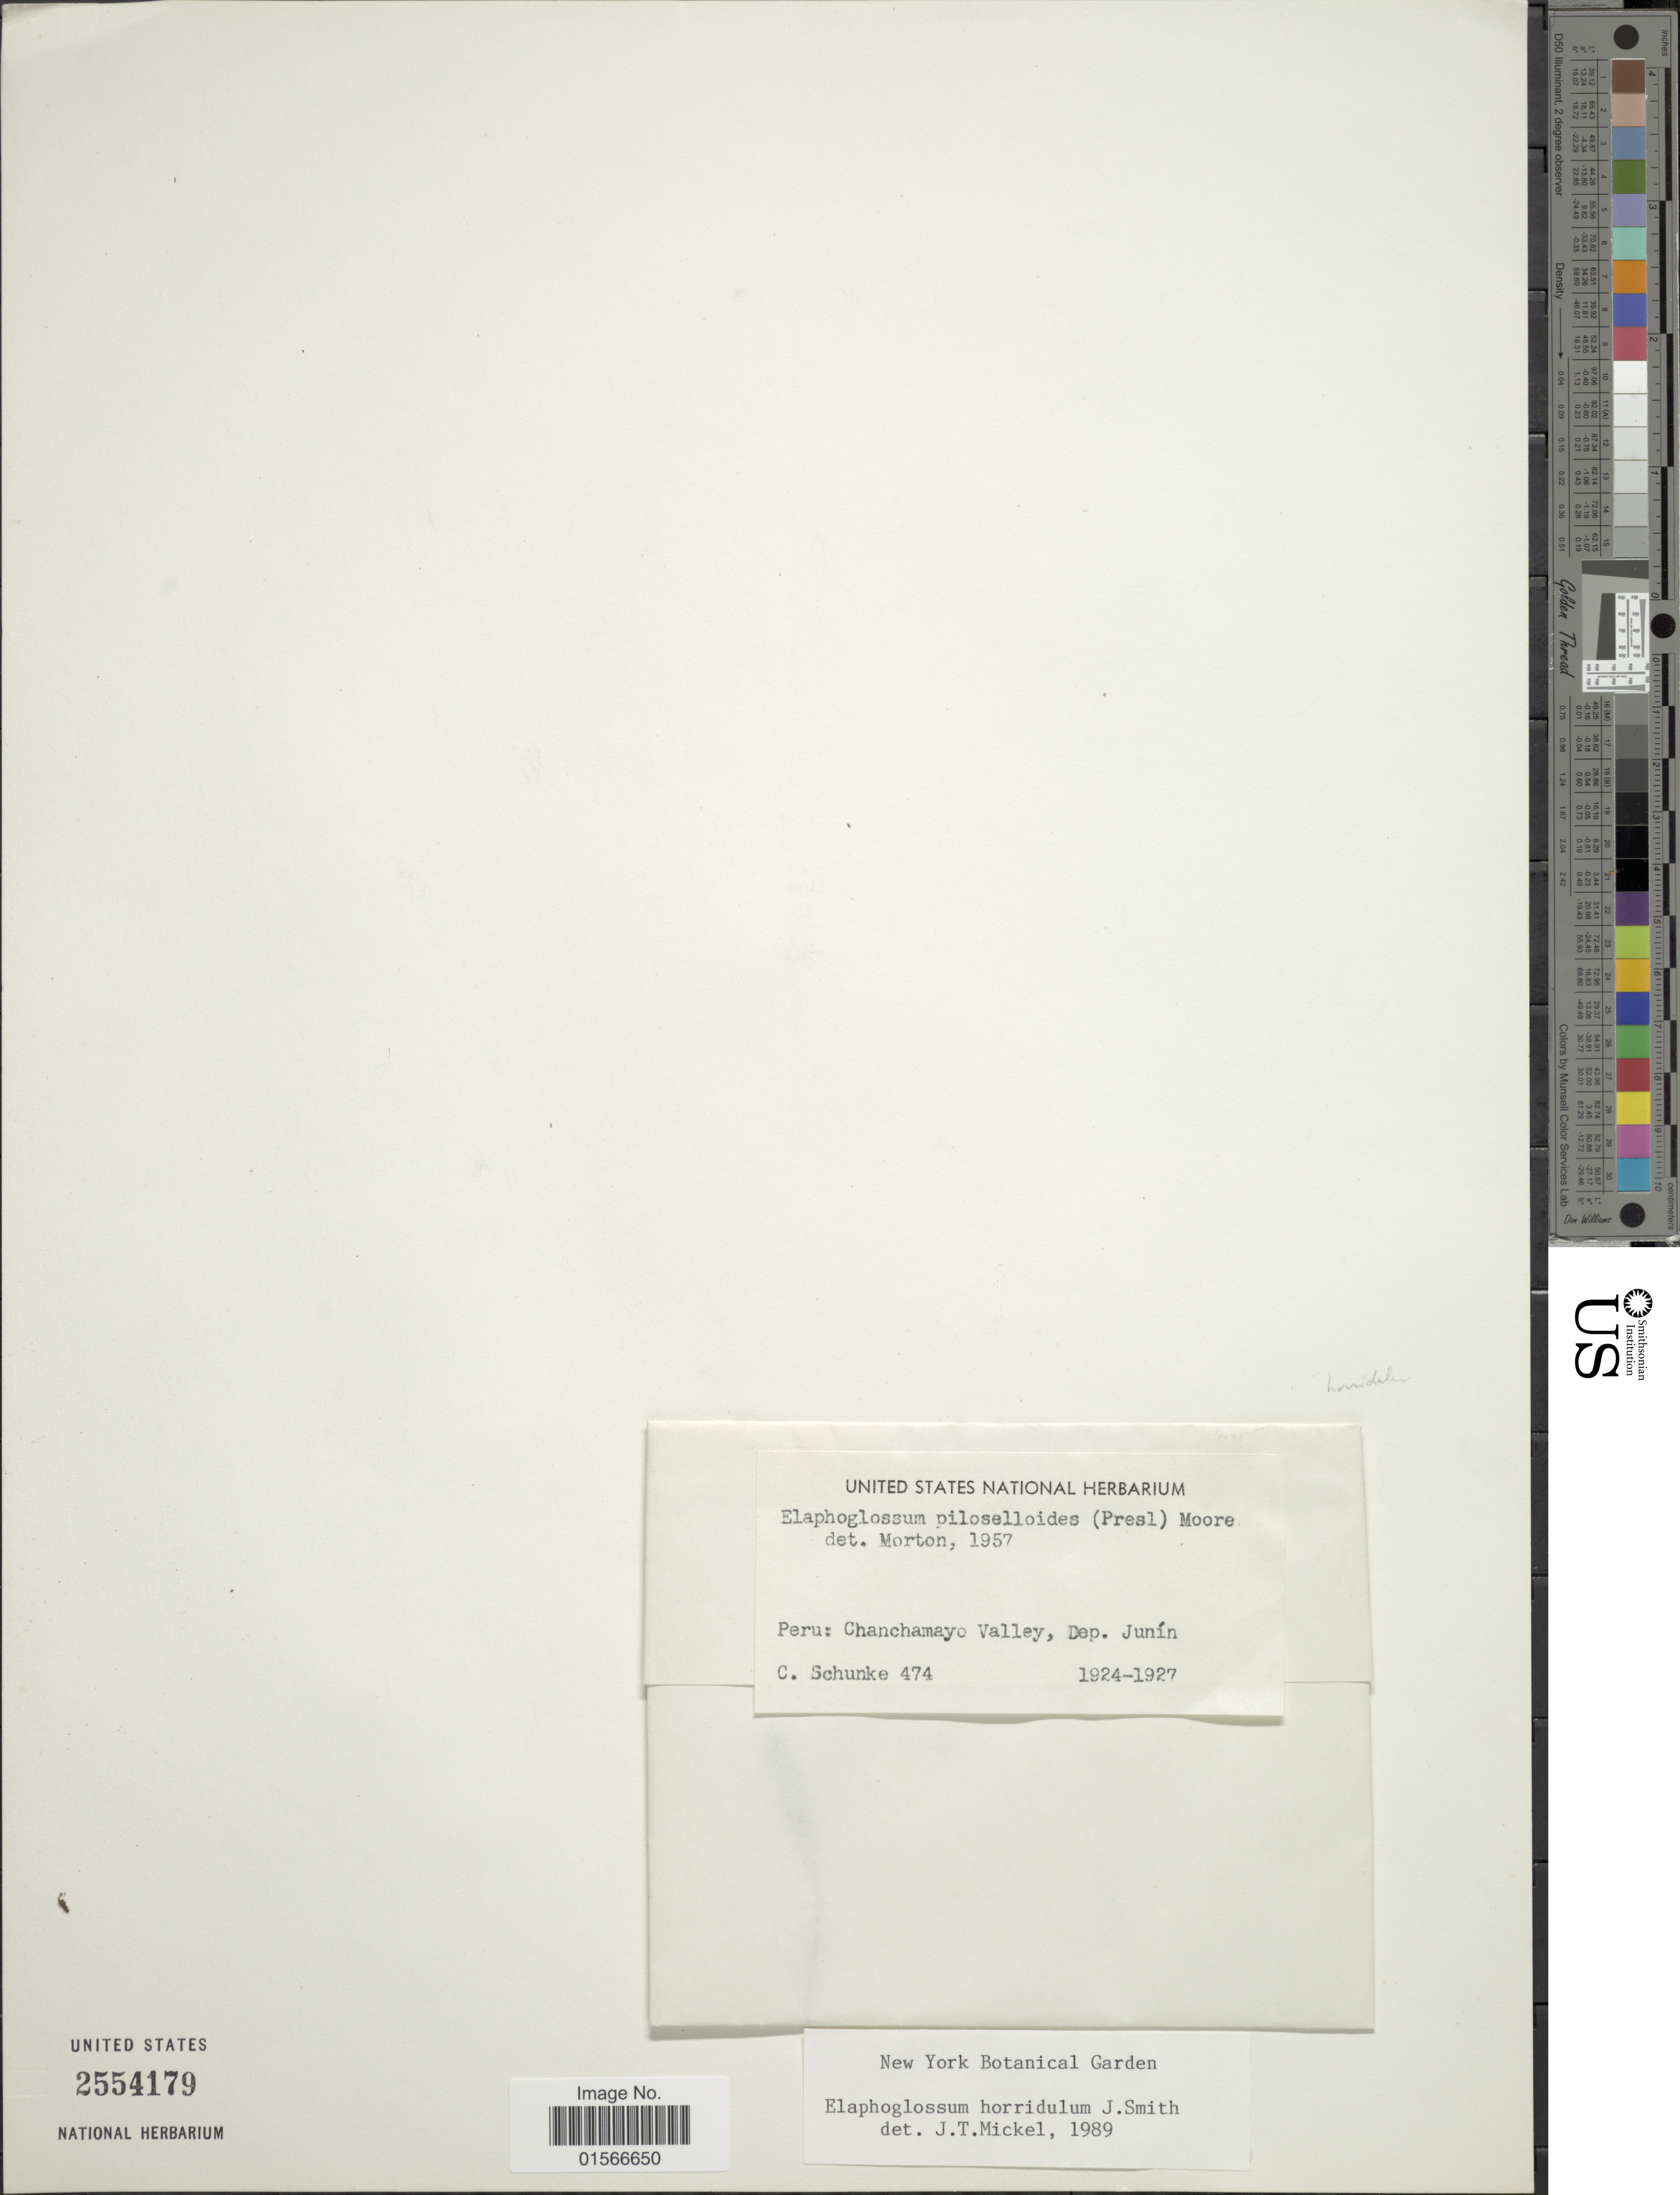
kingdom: Plantae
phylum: Tracheophyta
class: Polypodiopsida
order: Polypodiales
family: Dryopteridaceae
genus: Elaphoglossum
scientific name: Elaphoglossum horridulum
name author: (Kaulf.) J. Sm.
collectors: C. Schunke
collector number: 474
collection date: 1924/1927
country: Peru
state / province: Junín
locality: Chanchamayo Valley, Dep. Junín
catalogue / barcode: US 2554179